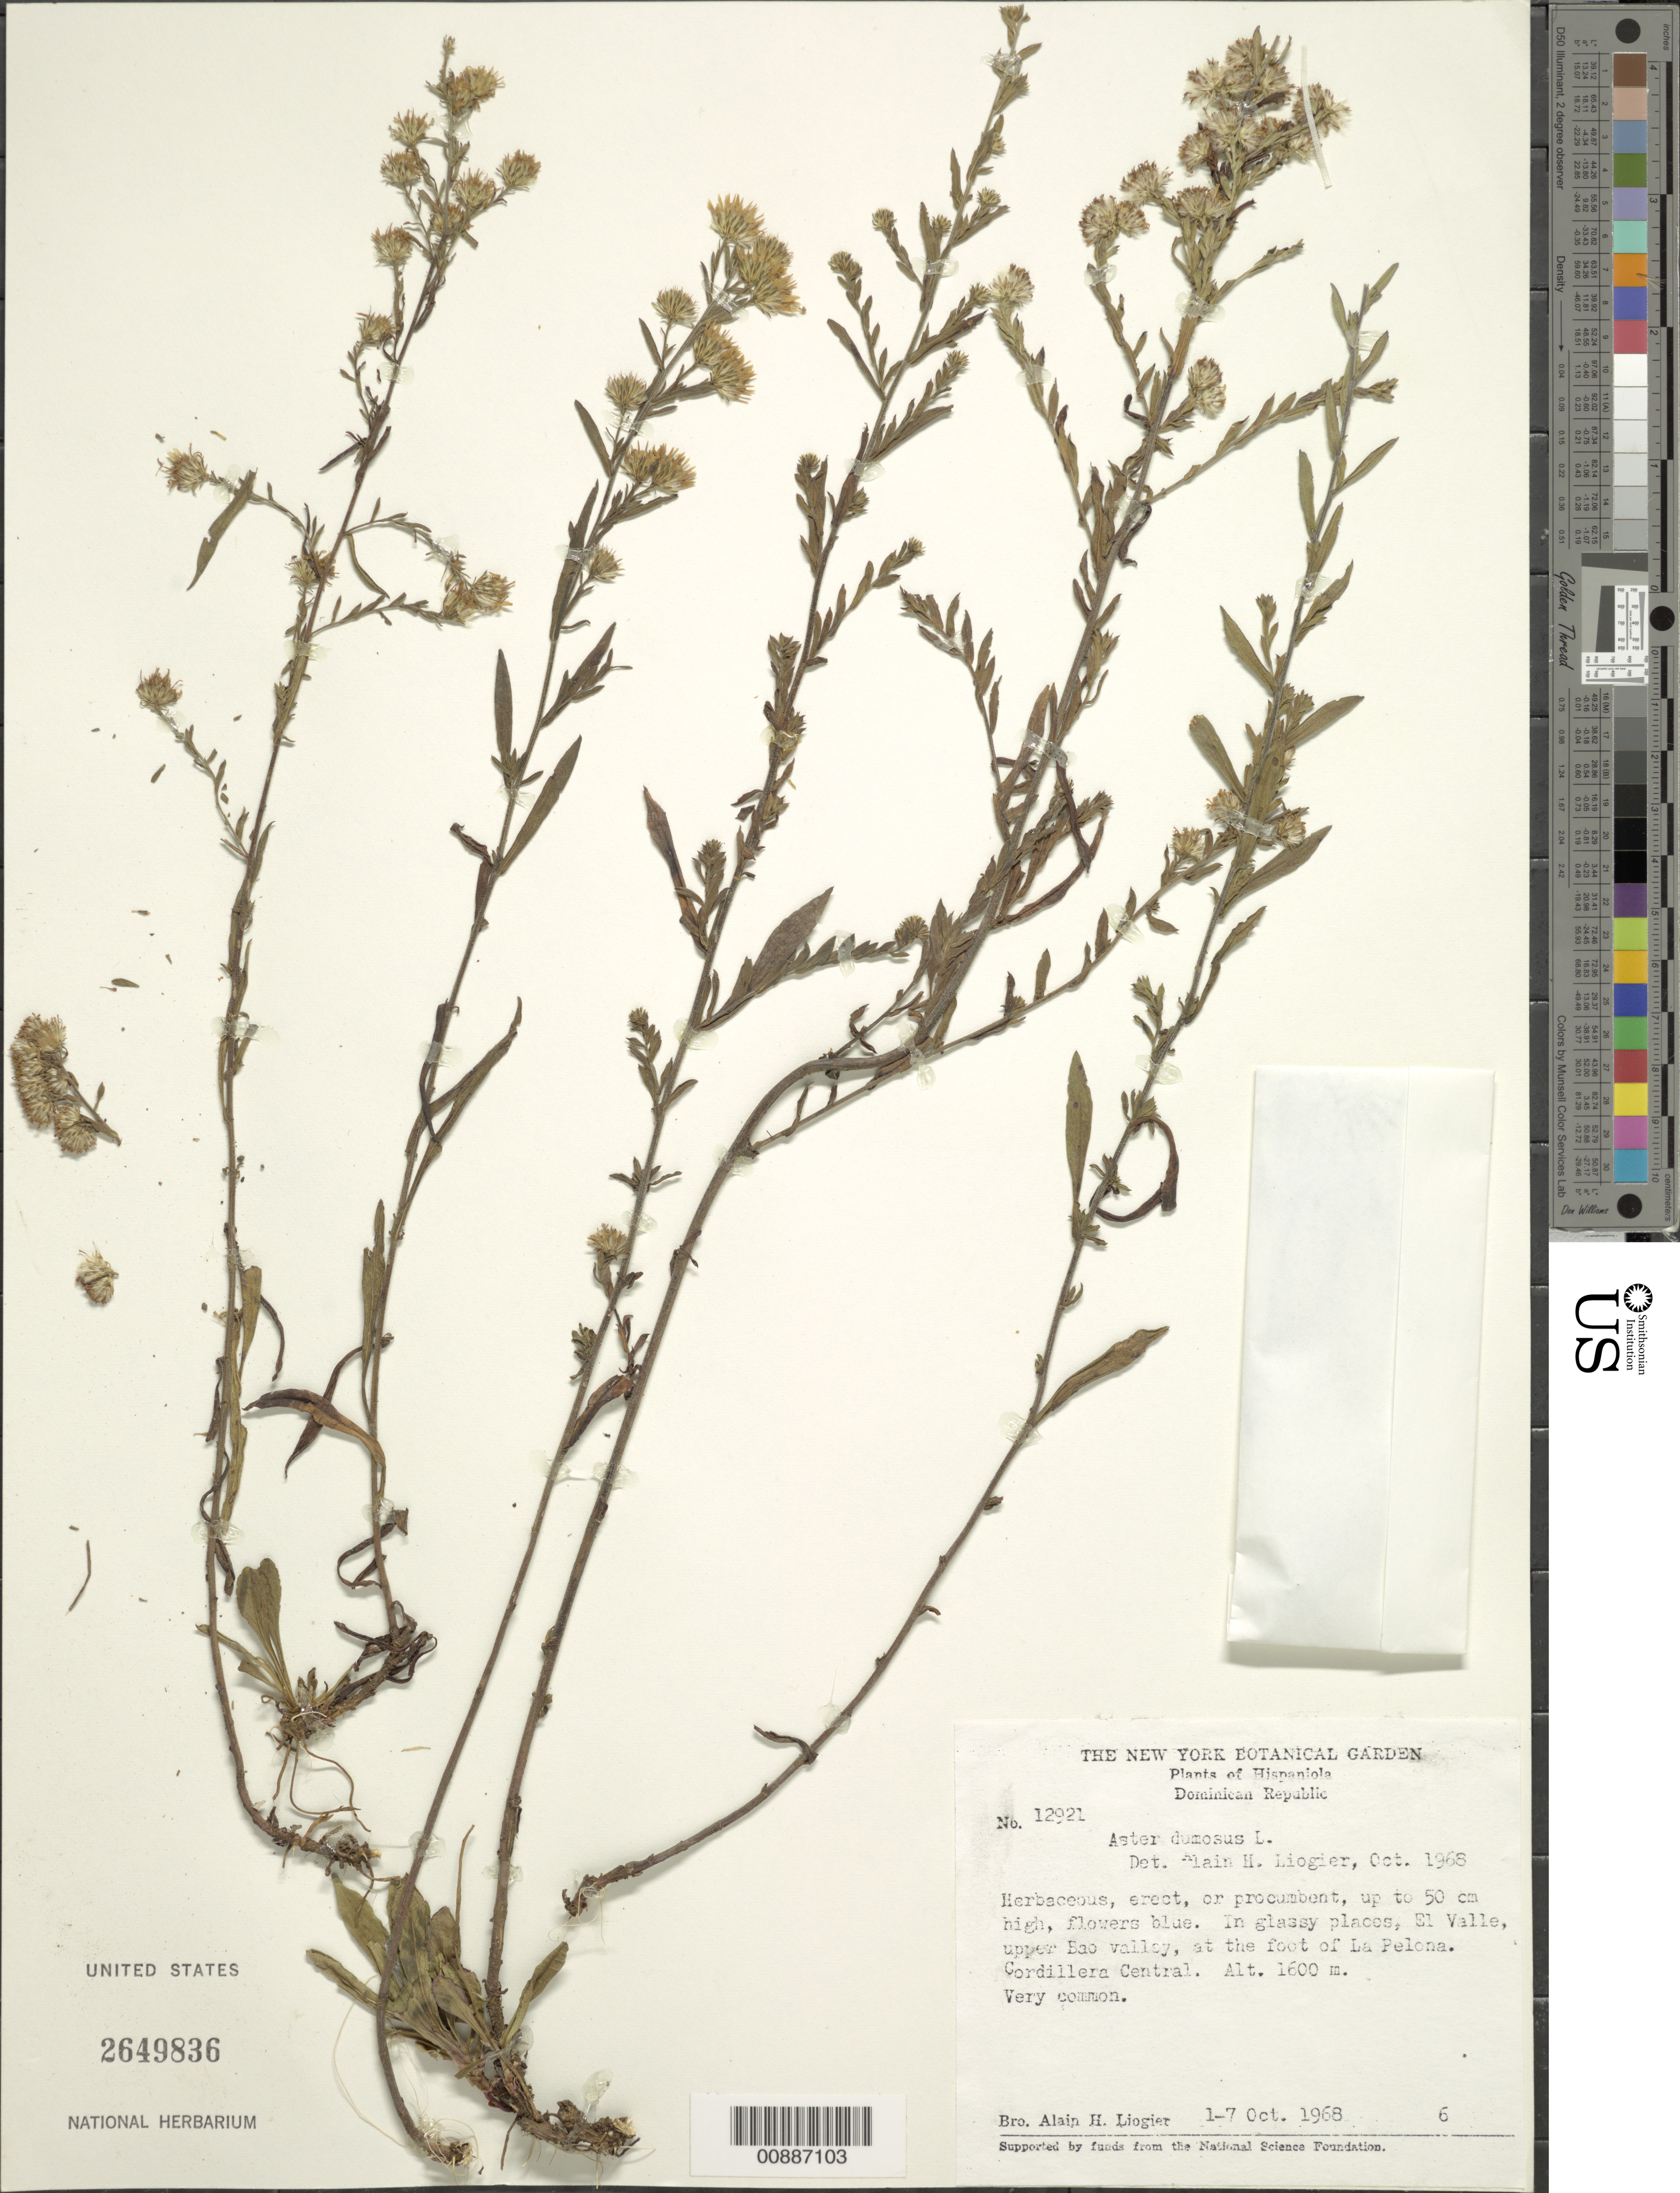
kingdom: Plantae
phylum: Tracheophyta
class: Magnoliopsida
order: Asterales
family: Asteraceae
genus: Symphyotrichum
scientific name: Symphyotrichum dumosum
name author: (L.) G.L. Nesom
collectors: A. H. Liogier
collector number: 12921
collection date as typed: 01 Oct 1968 to 07 Oct 1968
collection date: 1968-10-01/1968-10-07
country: Dominican Republic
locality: El Valle, upper Bao Valley, at foot of La Pelona. Cordillera Central.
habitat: In grassy places, upper valley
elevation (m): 1600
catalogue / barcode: US 2649836